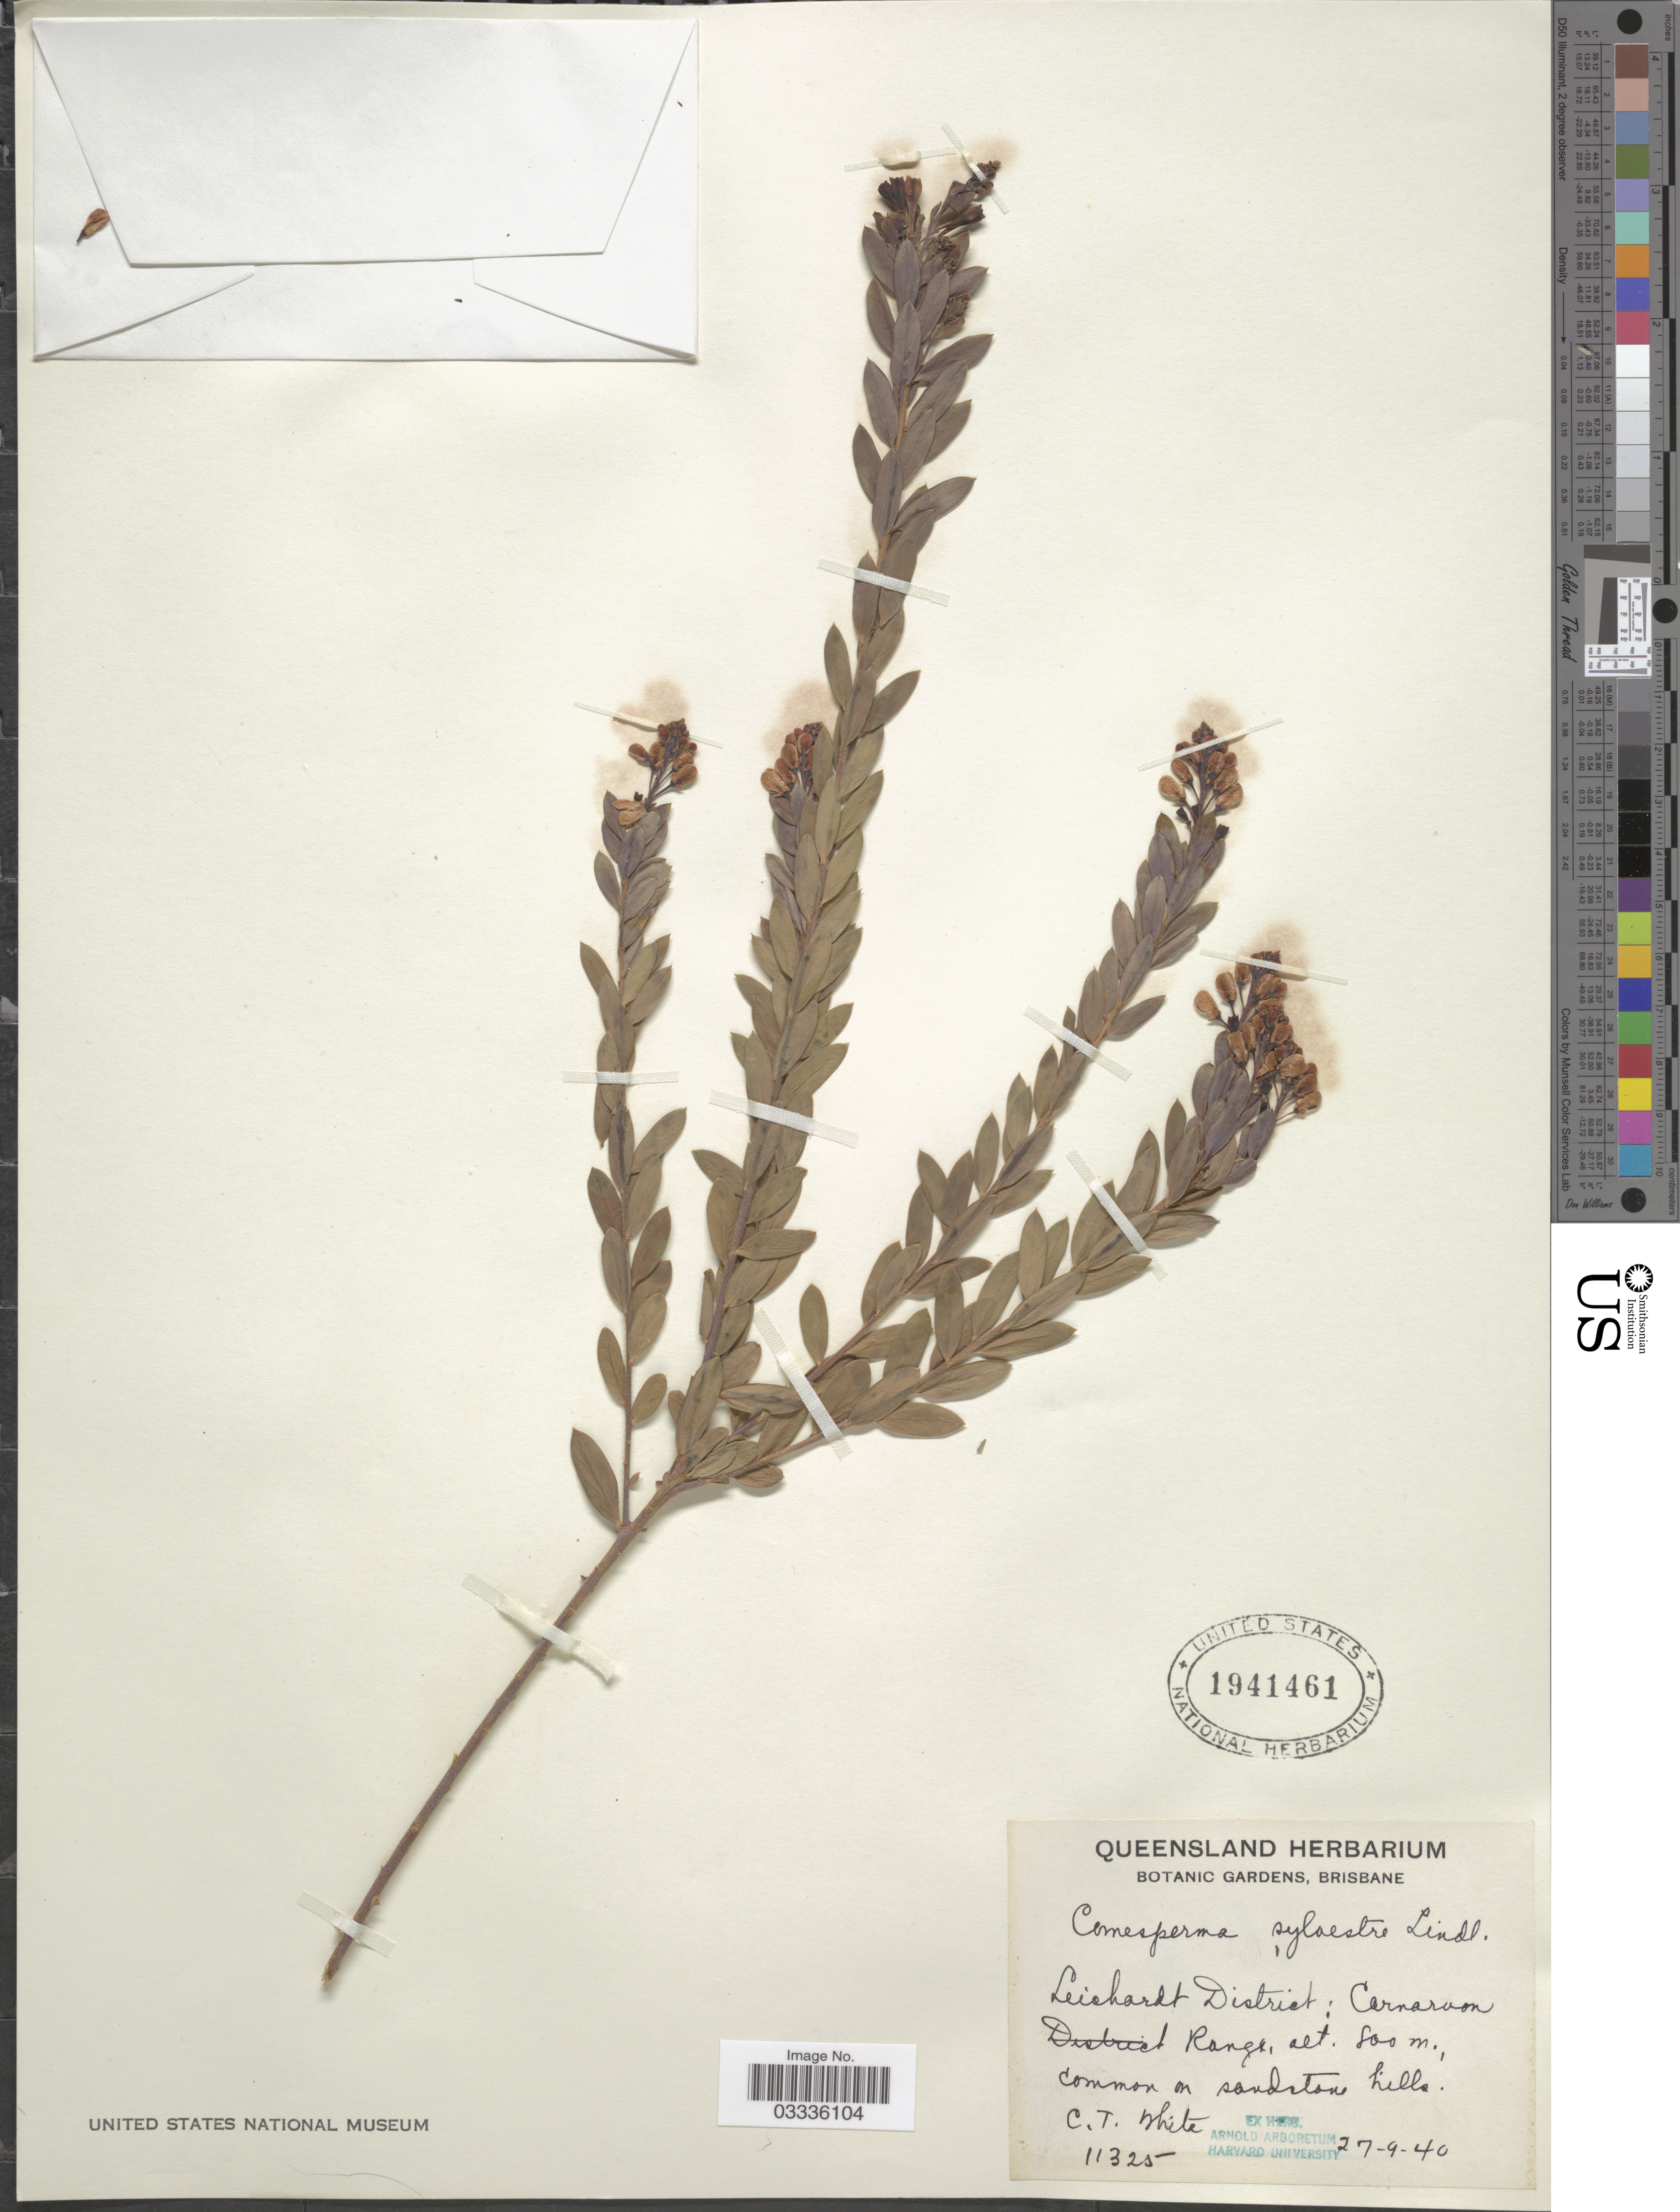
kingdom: Plantae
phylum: Tracheophyta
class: Magnoliopsida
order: Fabales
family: Polygalaceae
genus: Comesperma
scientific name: Comesperma sylvestre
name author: Lindl.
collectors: C. T. White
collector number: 11325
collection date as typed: Transcribed d/m/y: 27/9/40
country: Australia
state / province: Queensland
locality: Leichardt District: Carnaroon Range.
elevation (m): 800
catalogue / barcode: US 1941461